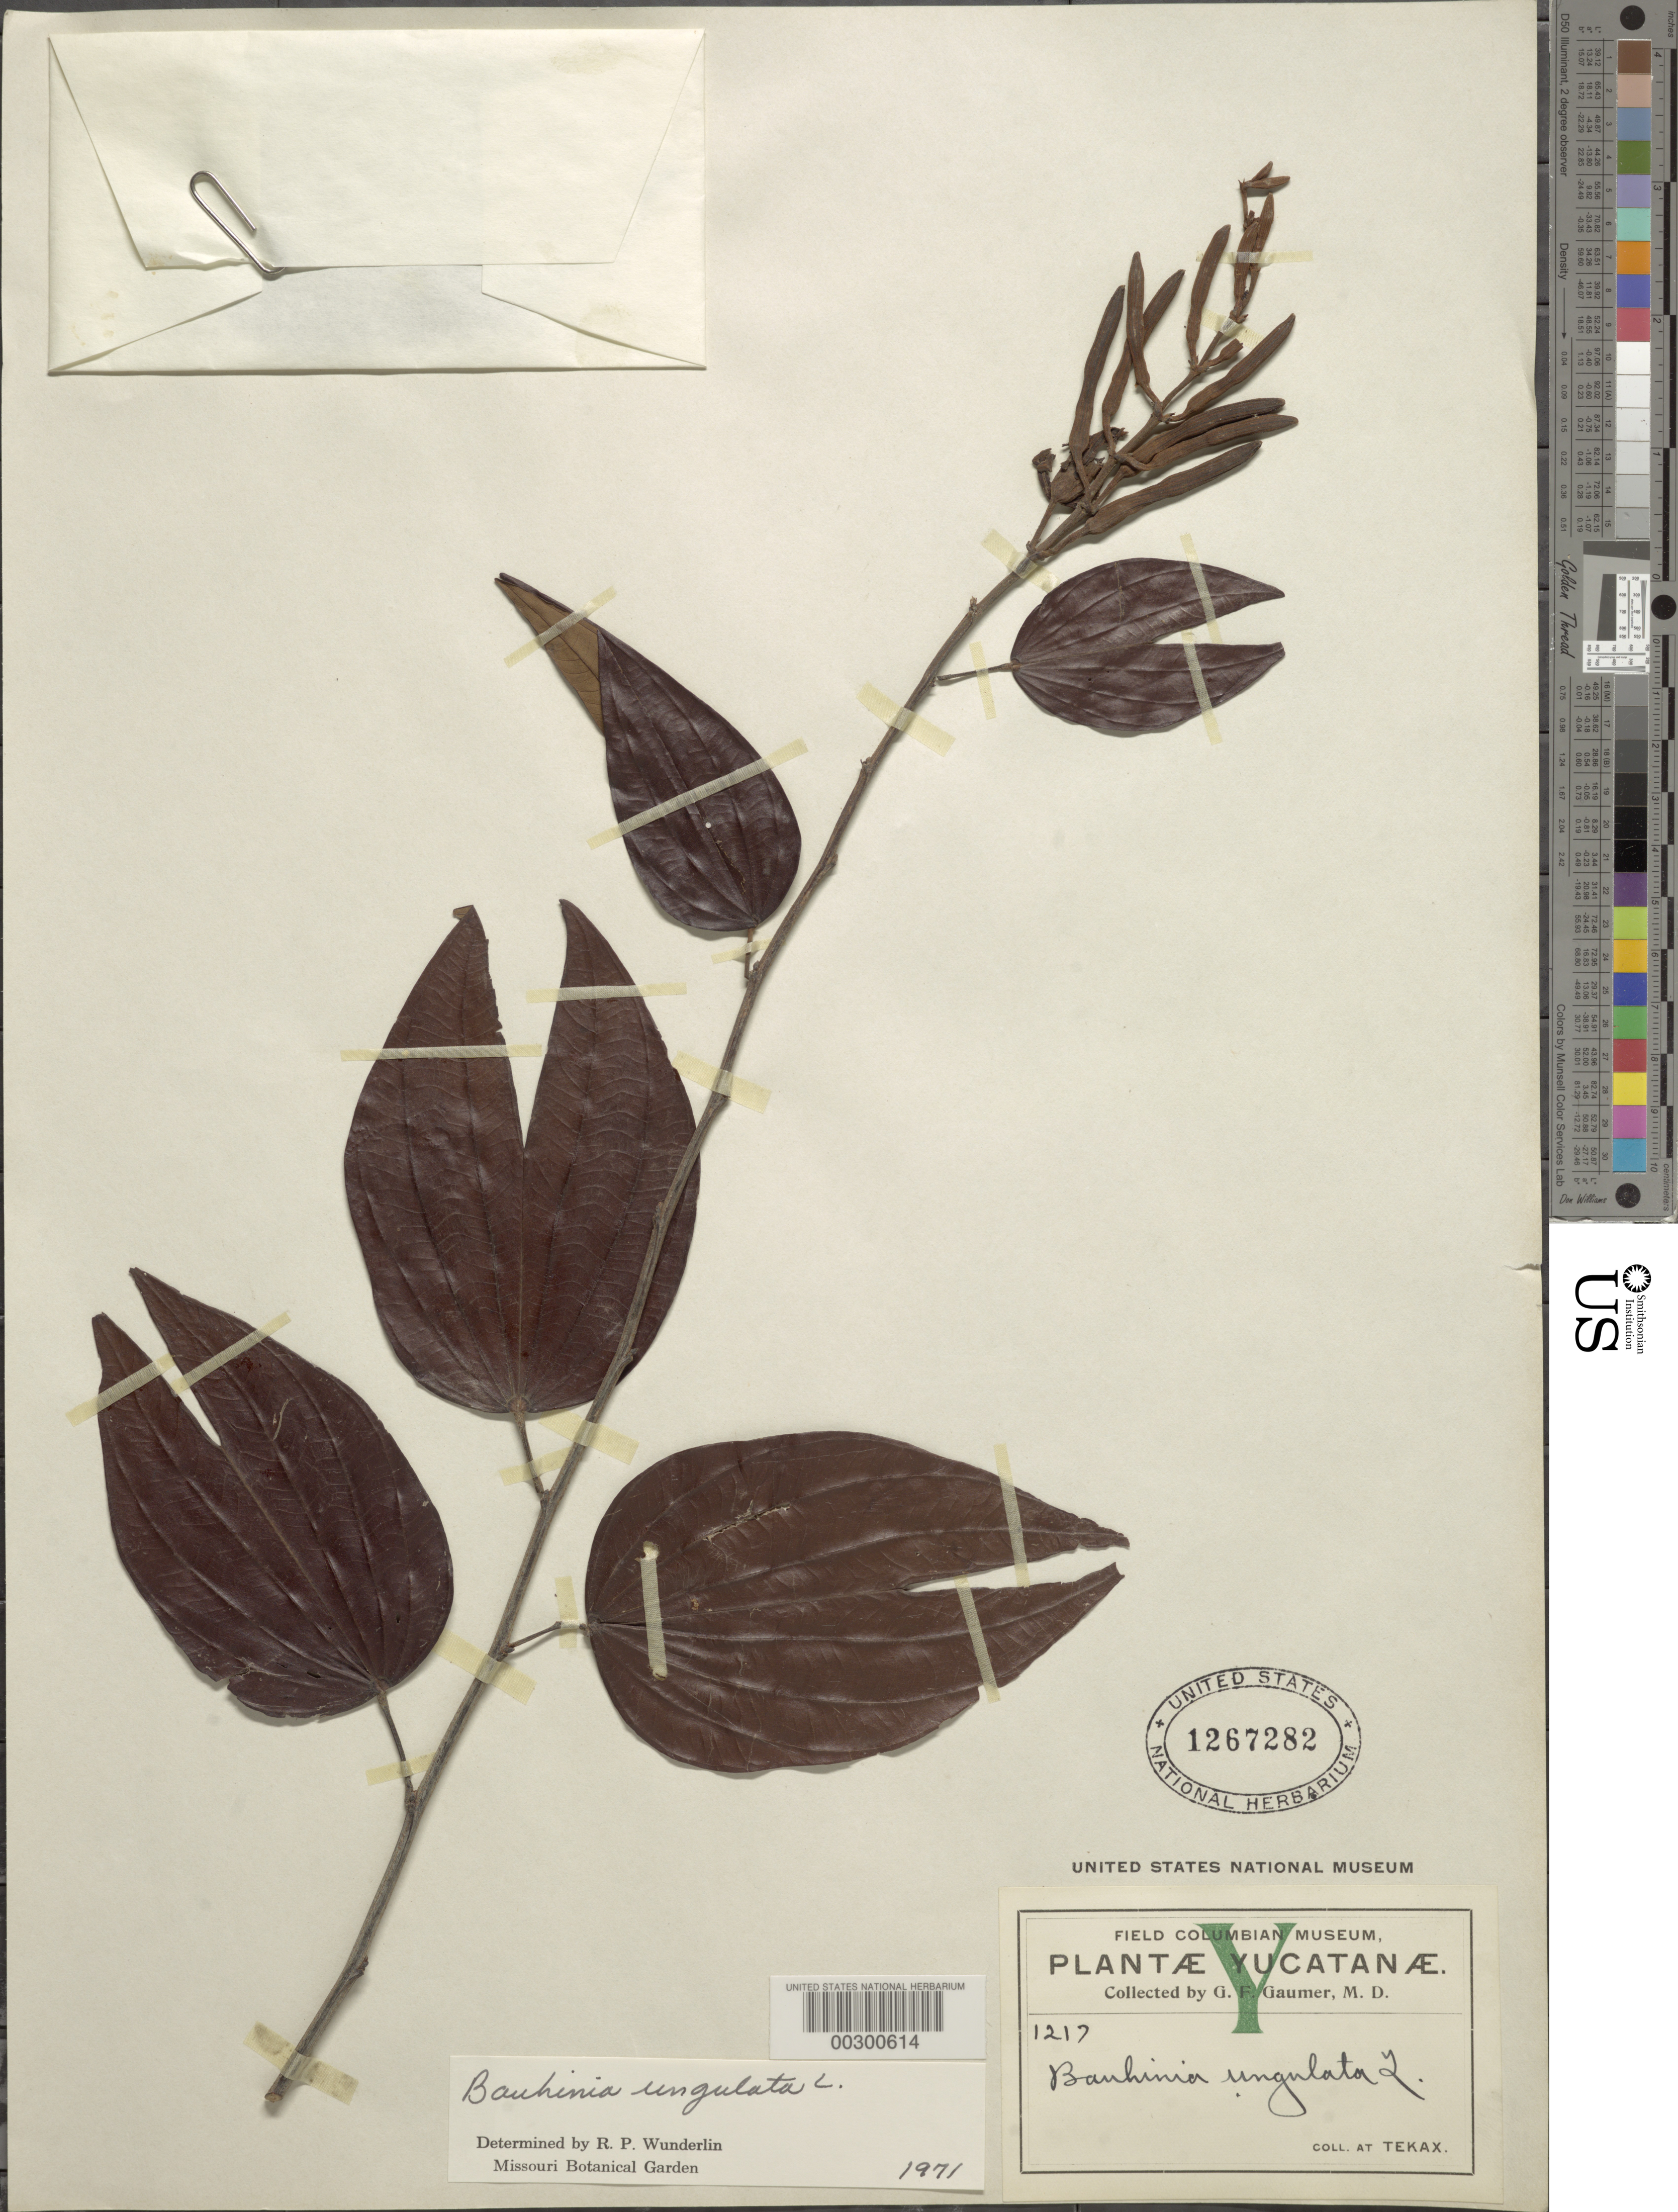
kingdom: Plantae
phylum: Tracheophyta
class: Magnoliopsida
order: Fabales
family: Fabaceae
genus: Bauhinia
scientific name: Bauhinia ungulata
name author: L.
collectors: G. F. Gaumer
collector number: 1217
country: Mexico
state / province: Yucatán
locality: Tekax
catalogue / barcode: US 1267282